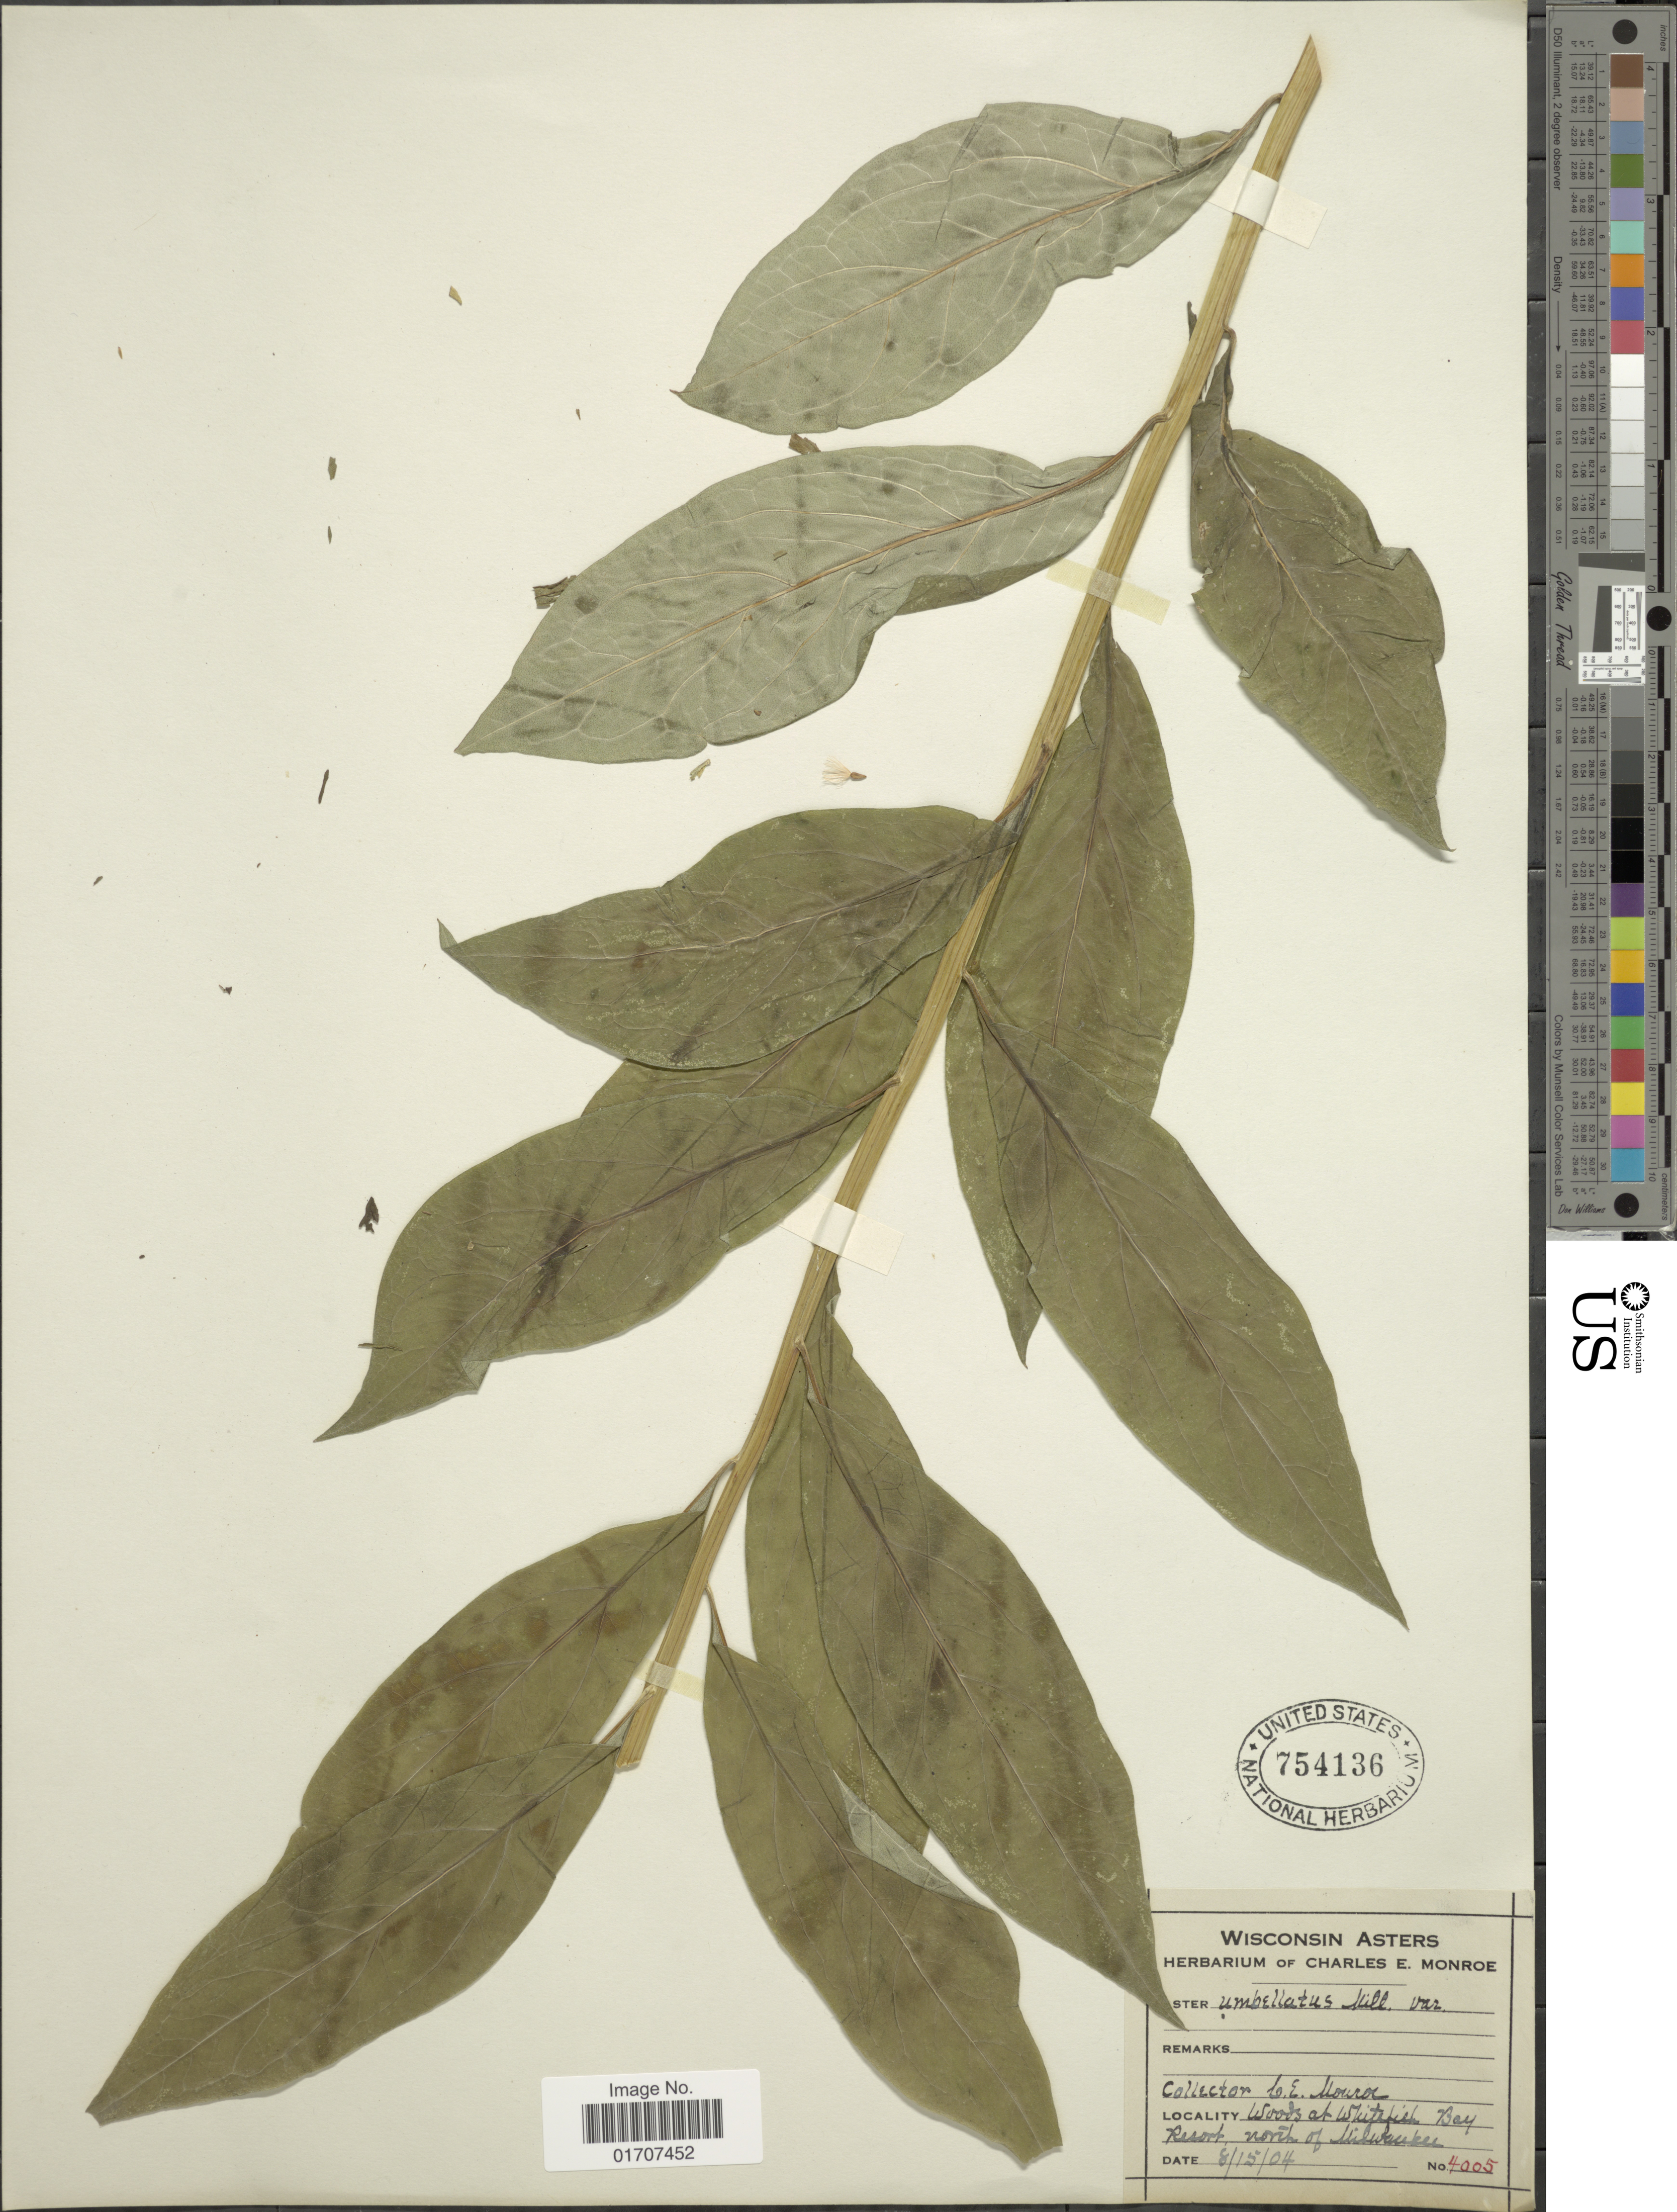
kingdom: Plantae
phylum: Tracheophyta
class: Magnoliopsida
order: Asterales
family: Asteraceae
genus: Doellingeria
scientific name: Doellingeria umbellata var. umbellata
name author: Nees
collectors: C. Monroe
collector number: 4005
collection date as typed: Transcribed d/m/y: 15/8/4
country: United States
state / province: Wisconsin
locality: Woods at Whitefish Bay Resort, North of Milwaukee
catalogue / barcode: US 754136